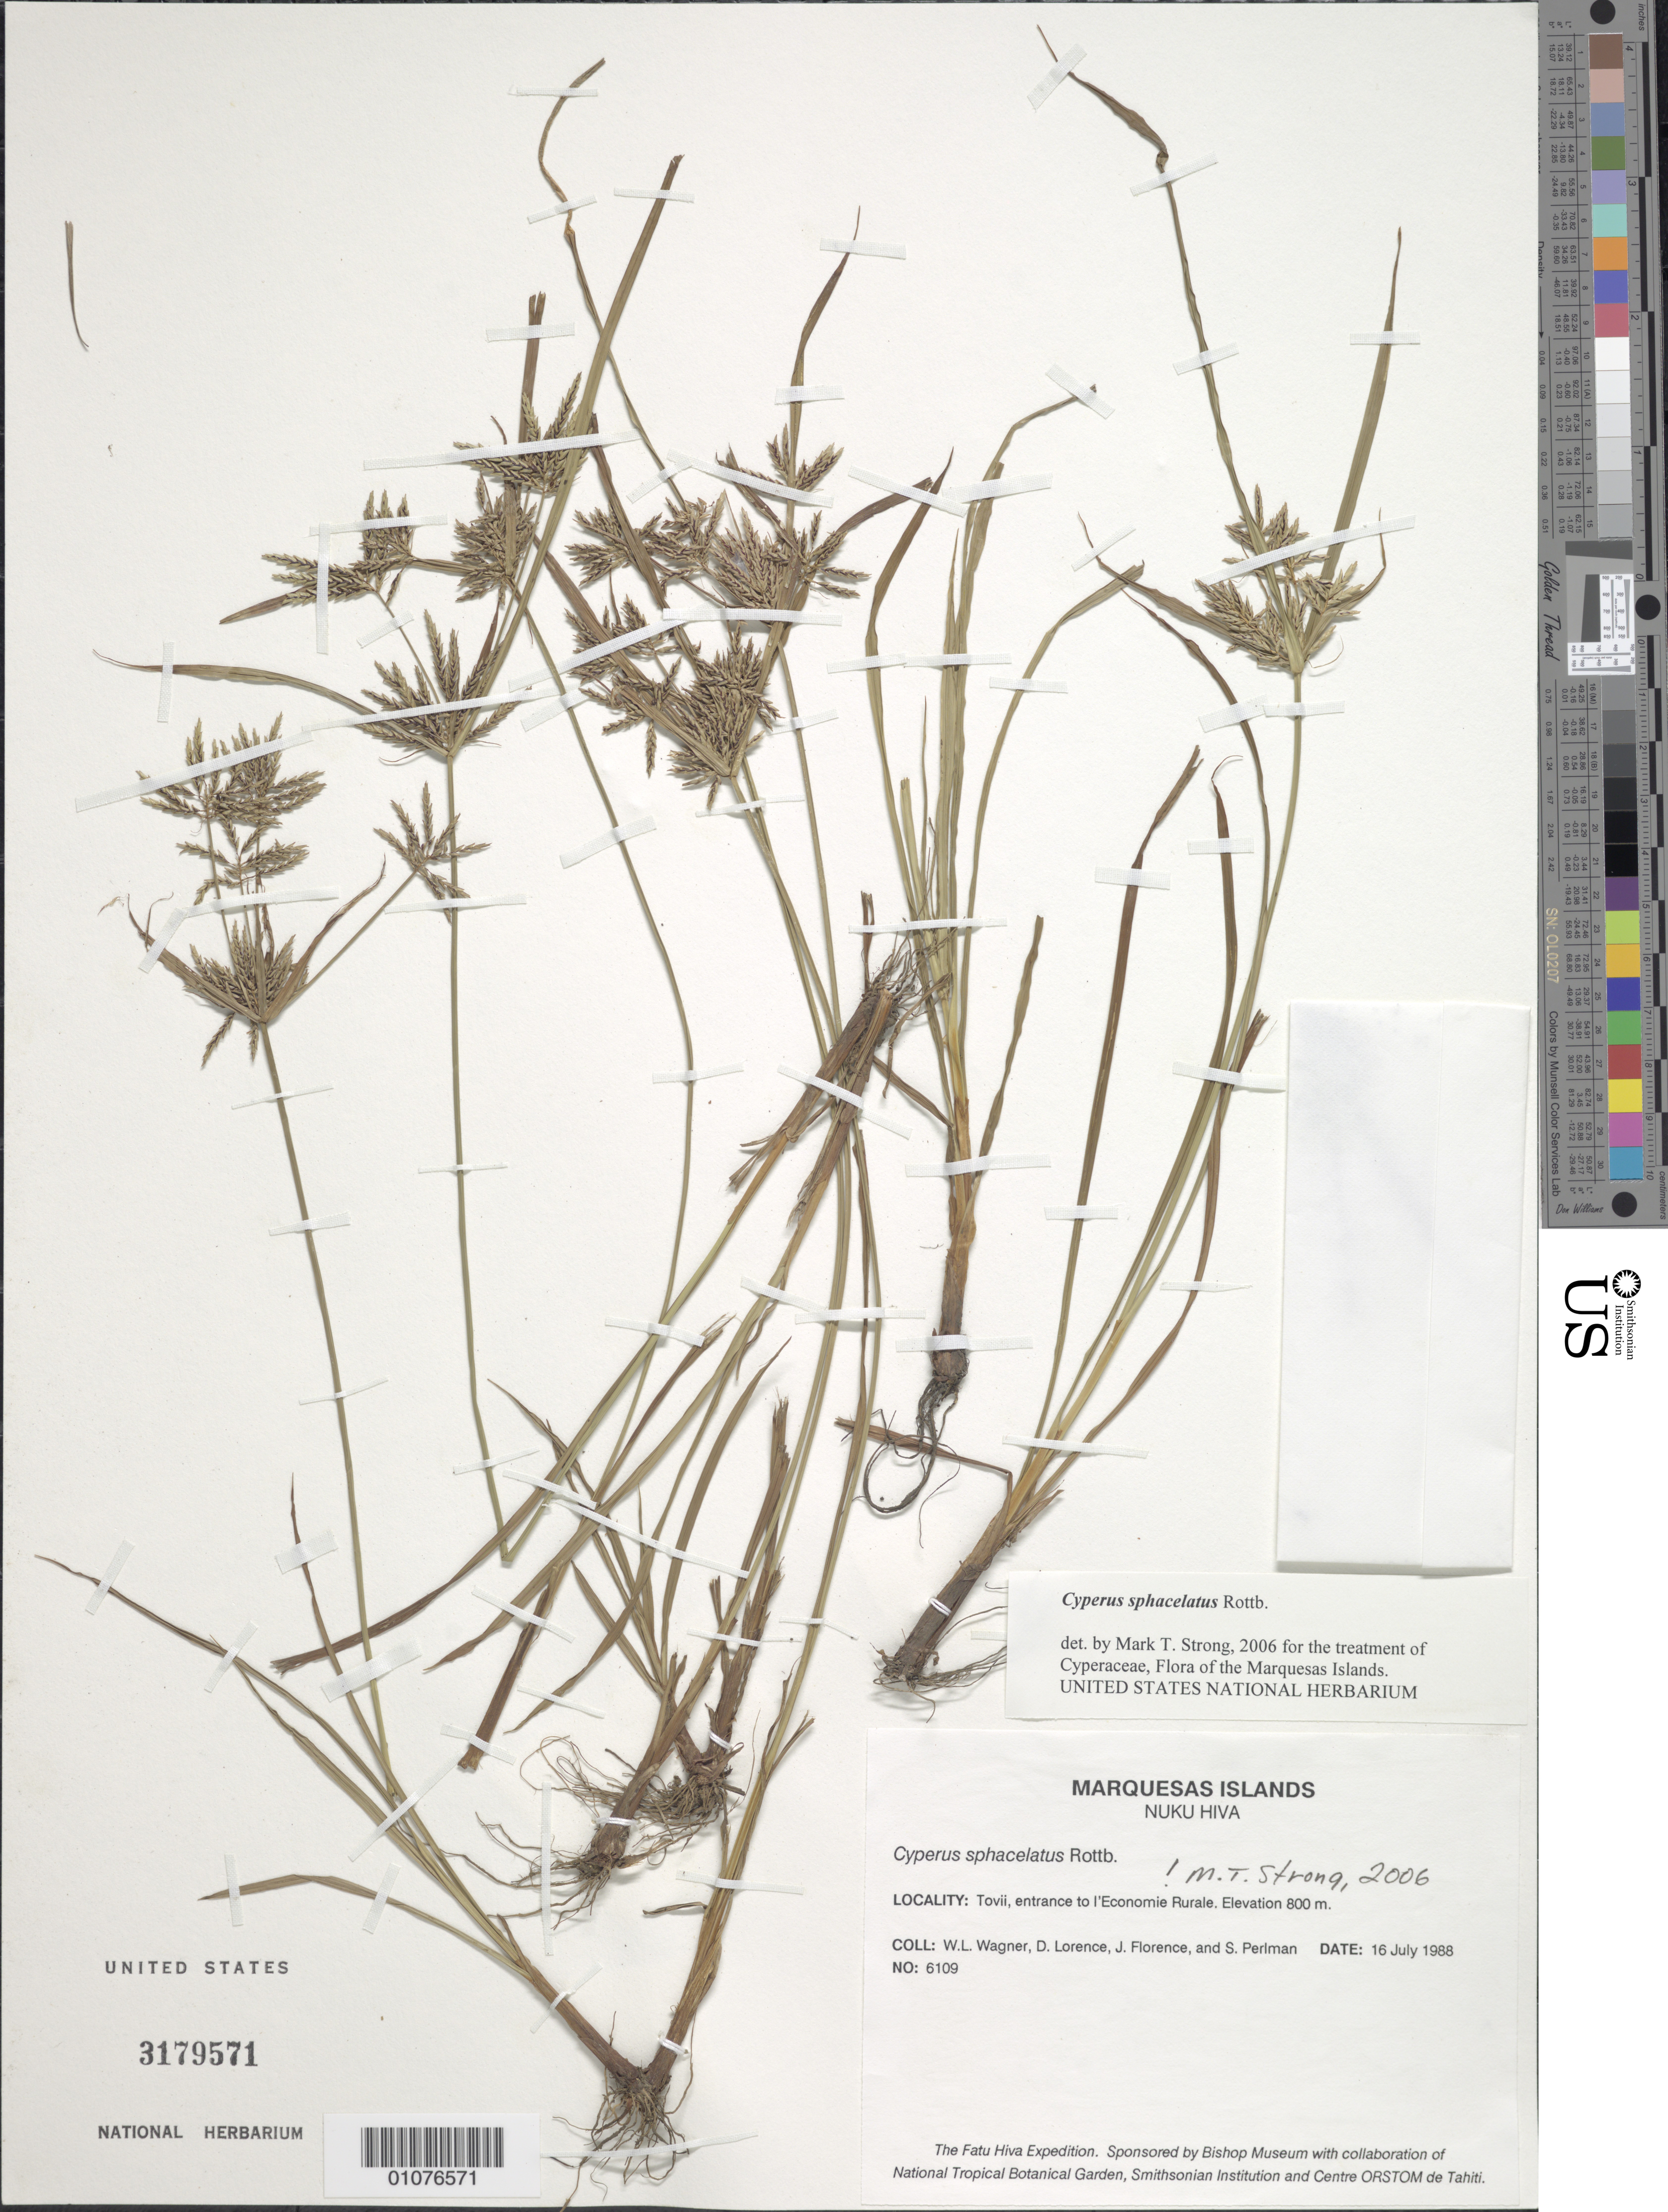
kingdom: Plantae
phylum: Tracheophyta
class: Liliopsida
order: Poales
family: Cyperaceae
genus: Cyperus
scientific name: Cyperus sphacelatus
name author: Rottb.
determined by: Strong, M. T., (US), Smithsonian Institution - National Museum of Natural History (UNITED STATES)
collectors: W. L. Wagner, D. Lorence, J. Florence & S. P. Perlman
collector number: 6109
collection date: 1988-07-16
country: French Polynesia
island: Nuku Hiva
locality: Toovii, entrance to l'Economie Rurale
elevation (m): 800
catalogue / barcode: US 3179571